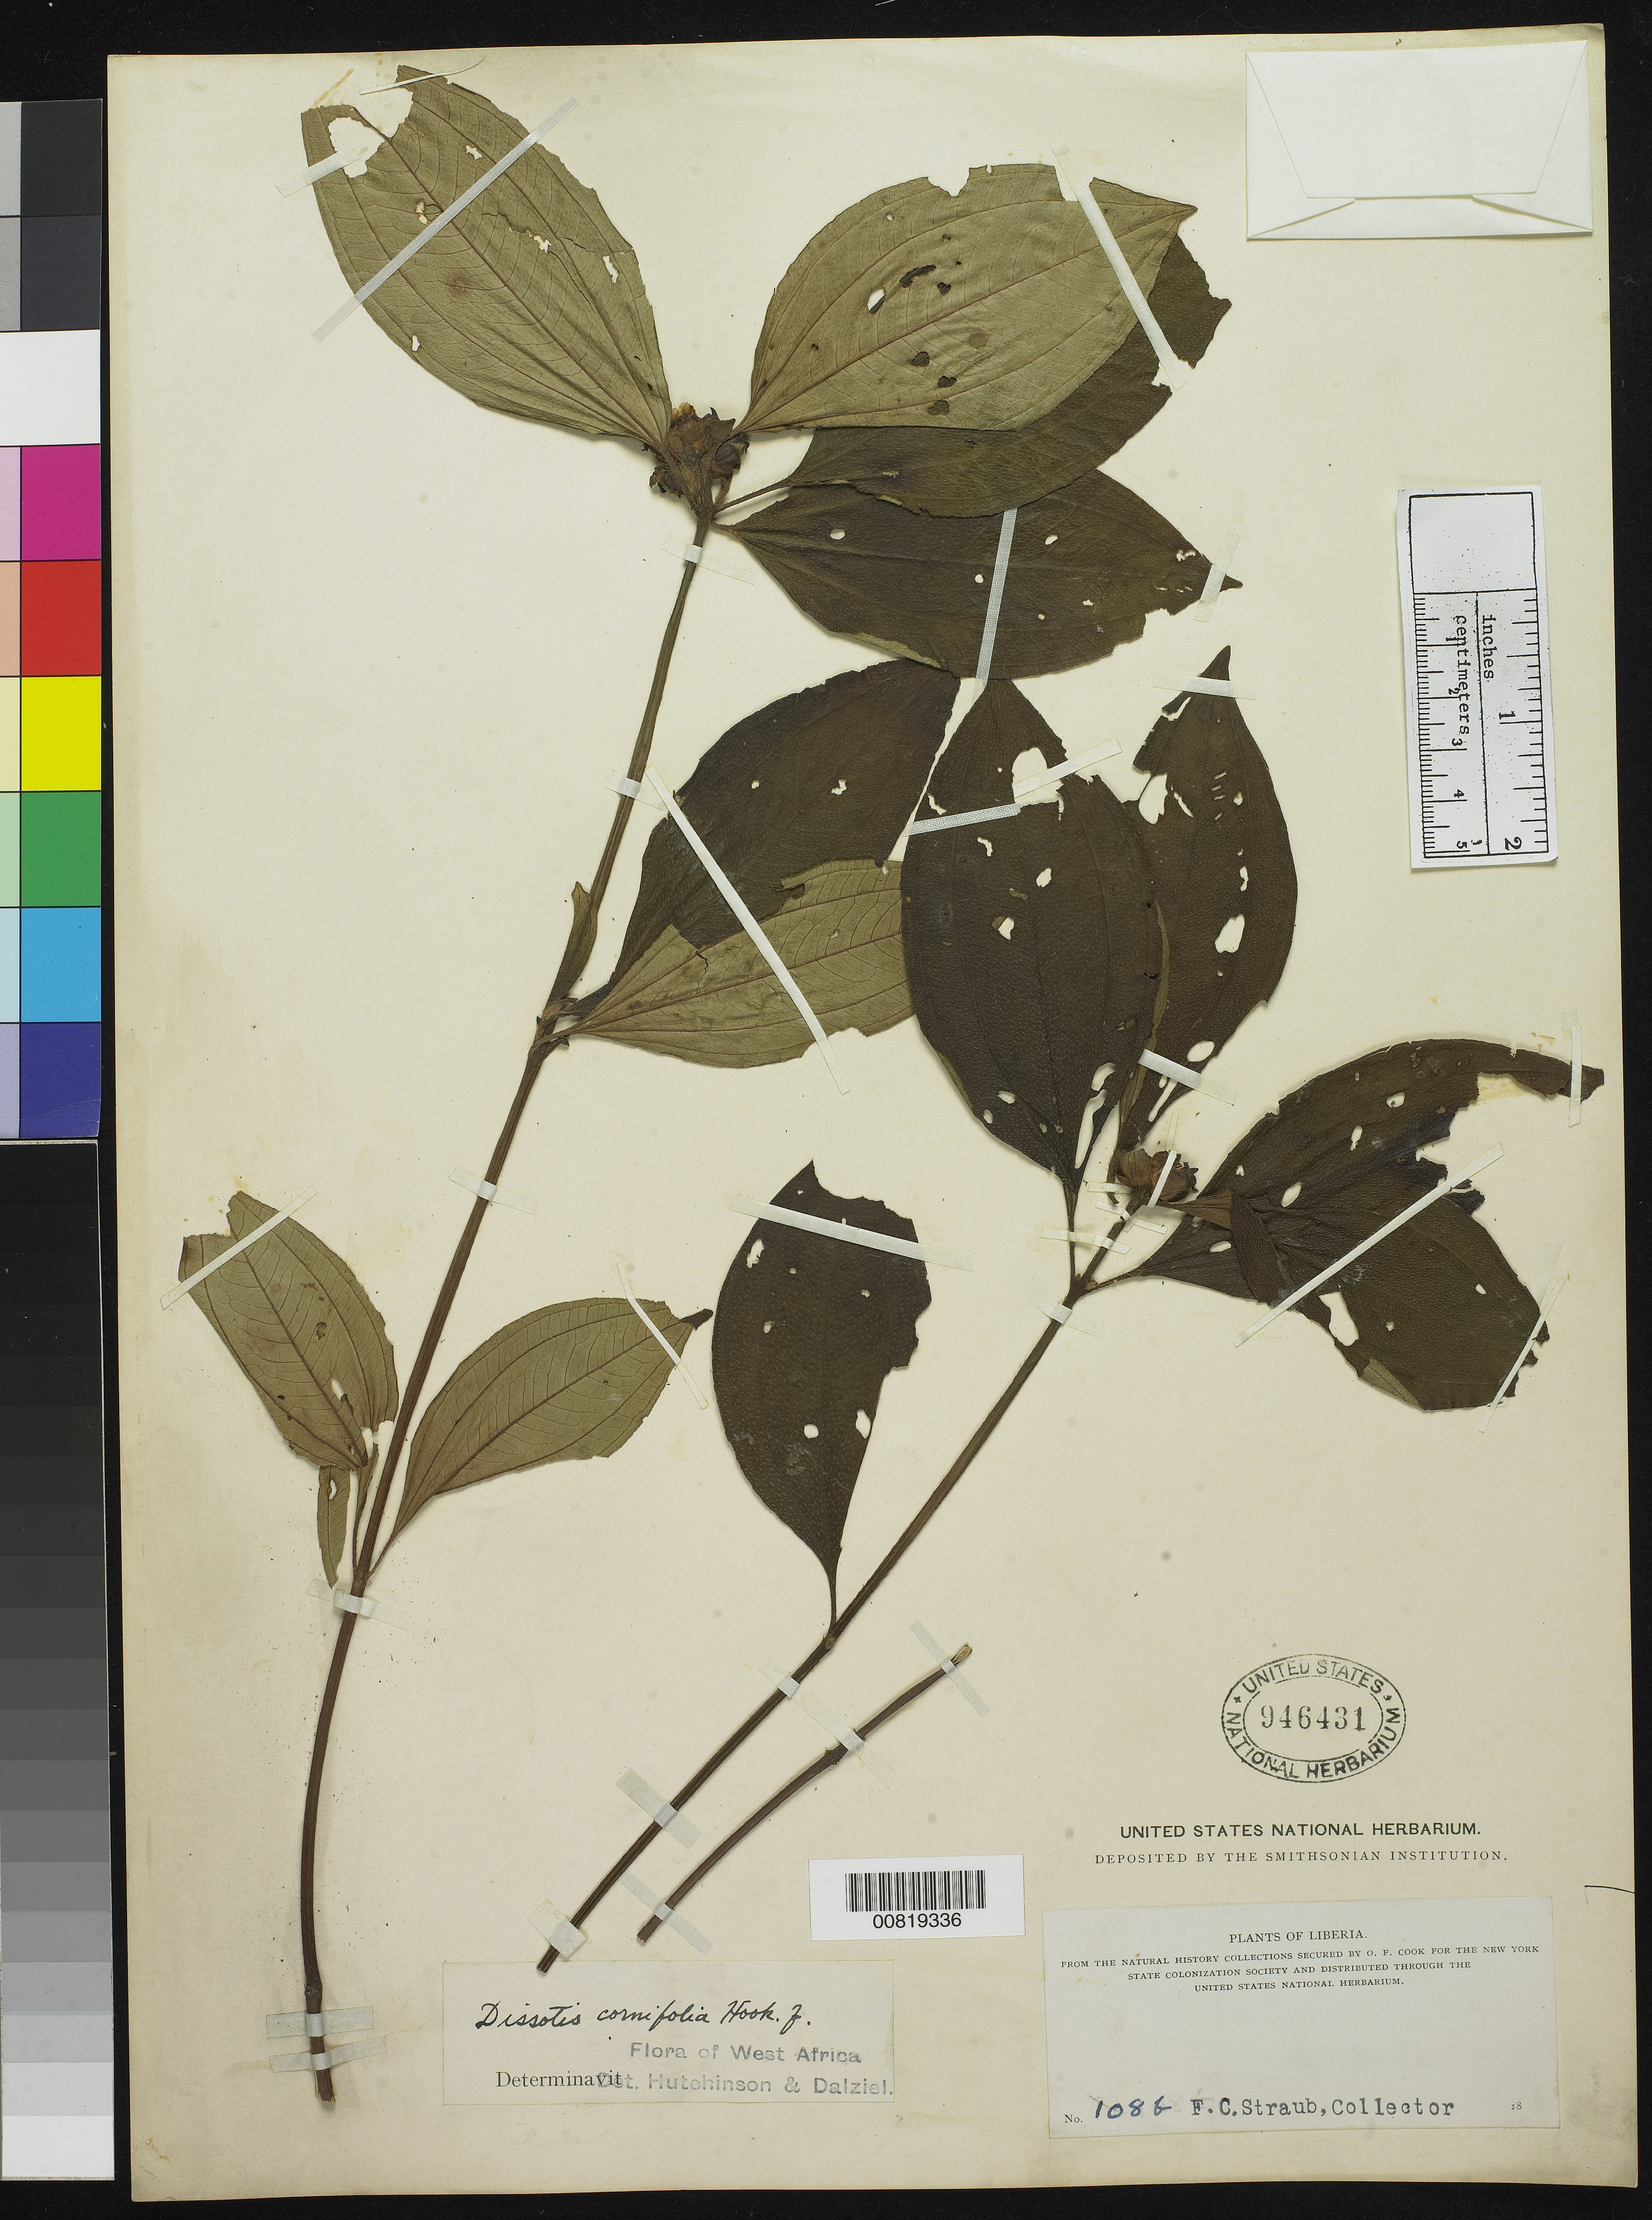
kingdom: Plantae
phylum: Tracheophyta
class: Magnoliopsida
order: Myrtales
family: Melastomataceae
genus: Melastomastrum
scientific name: Melastomastrum cornifolium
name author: (Benth.) Jacq.-Fél.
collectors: F. Straub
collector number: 108b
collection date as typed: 18--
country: Liberia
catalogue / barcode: US 946431